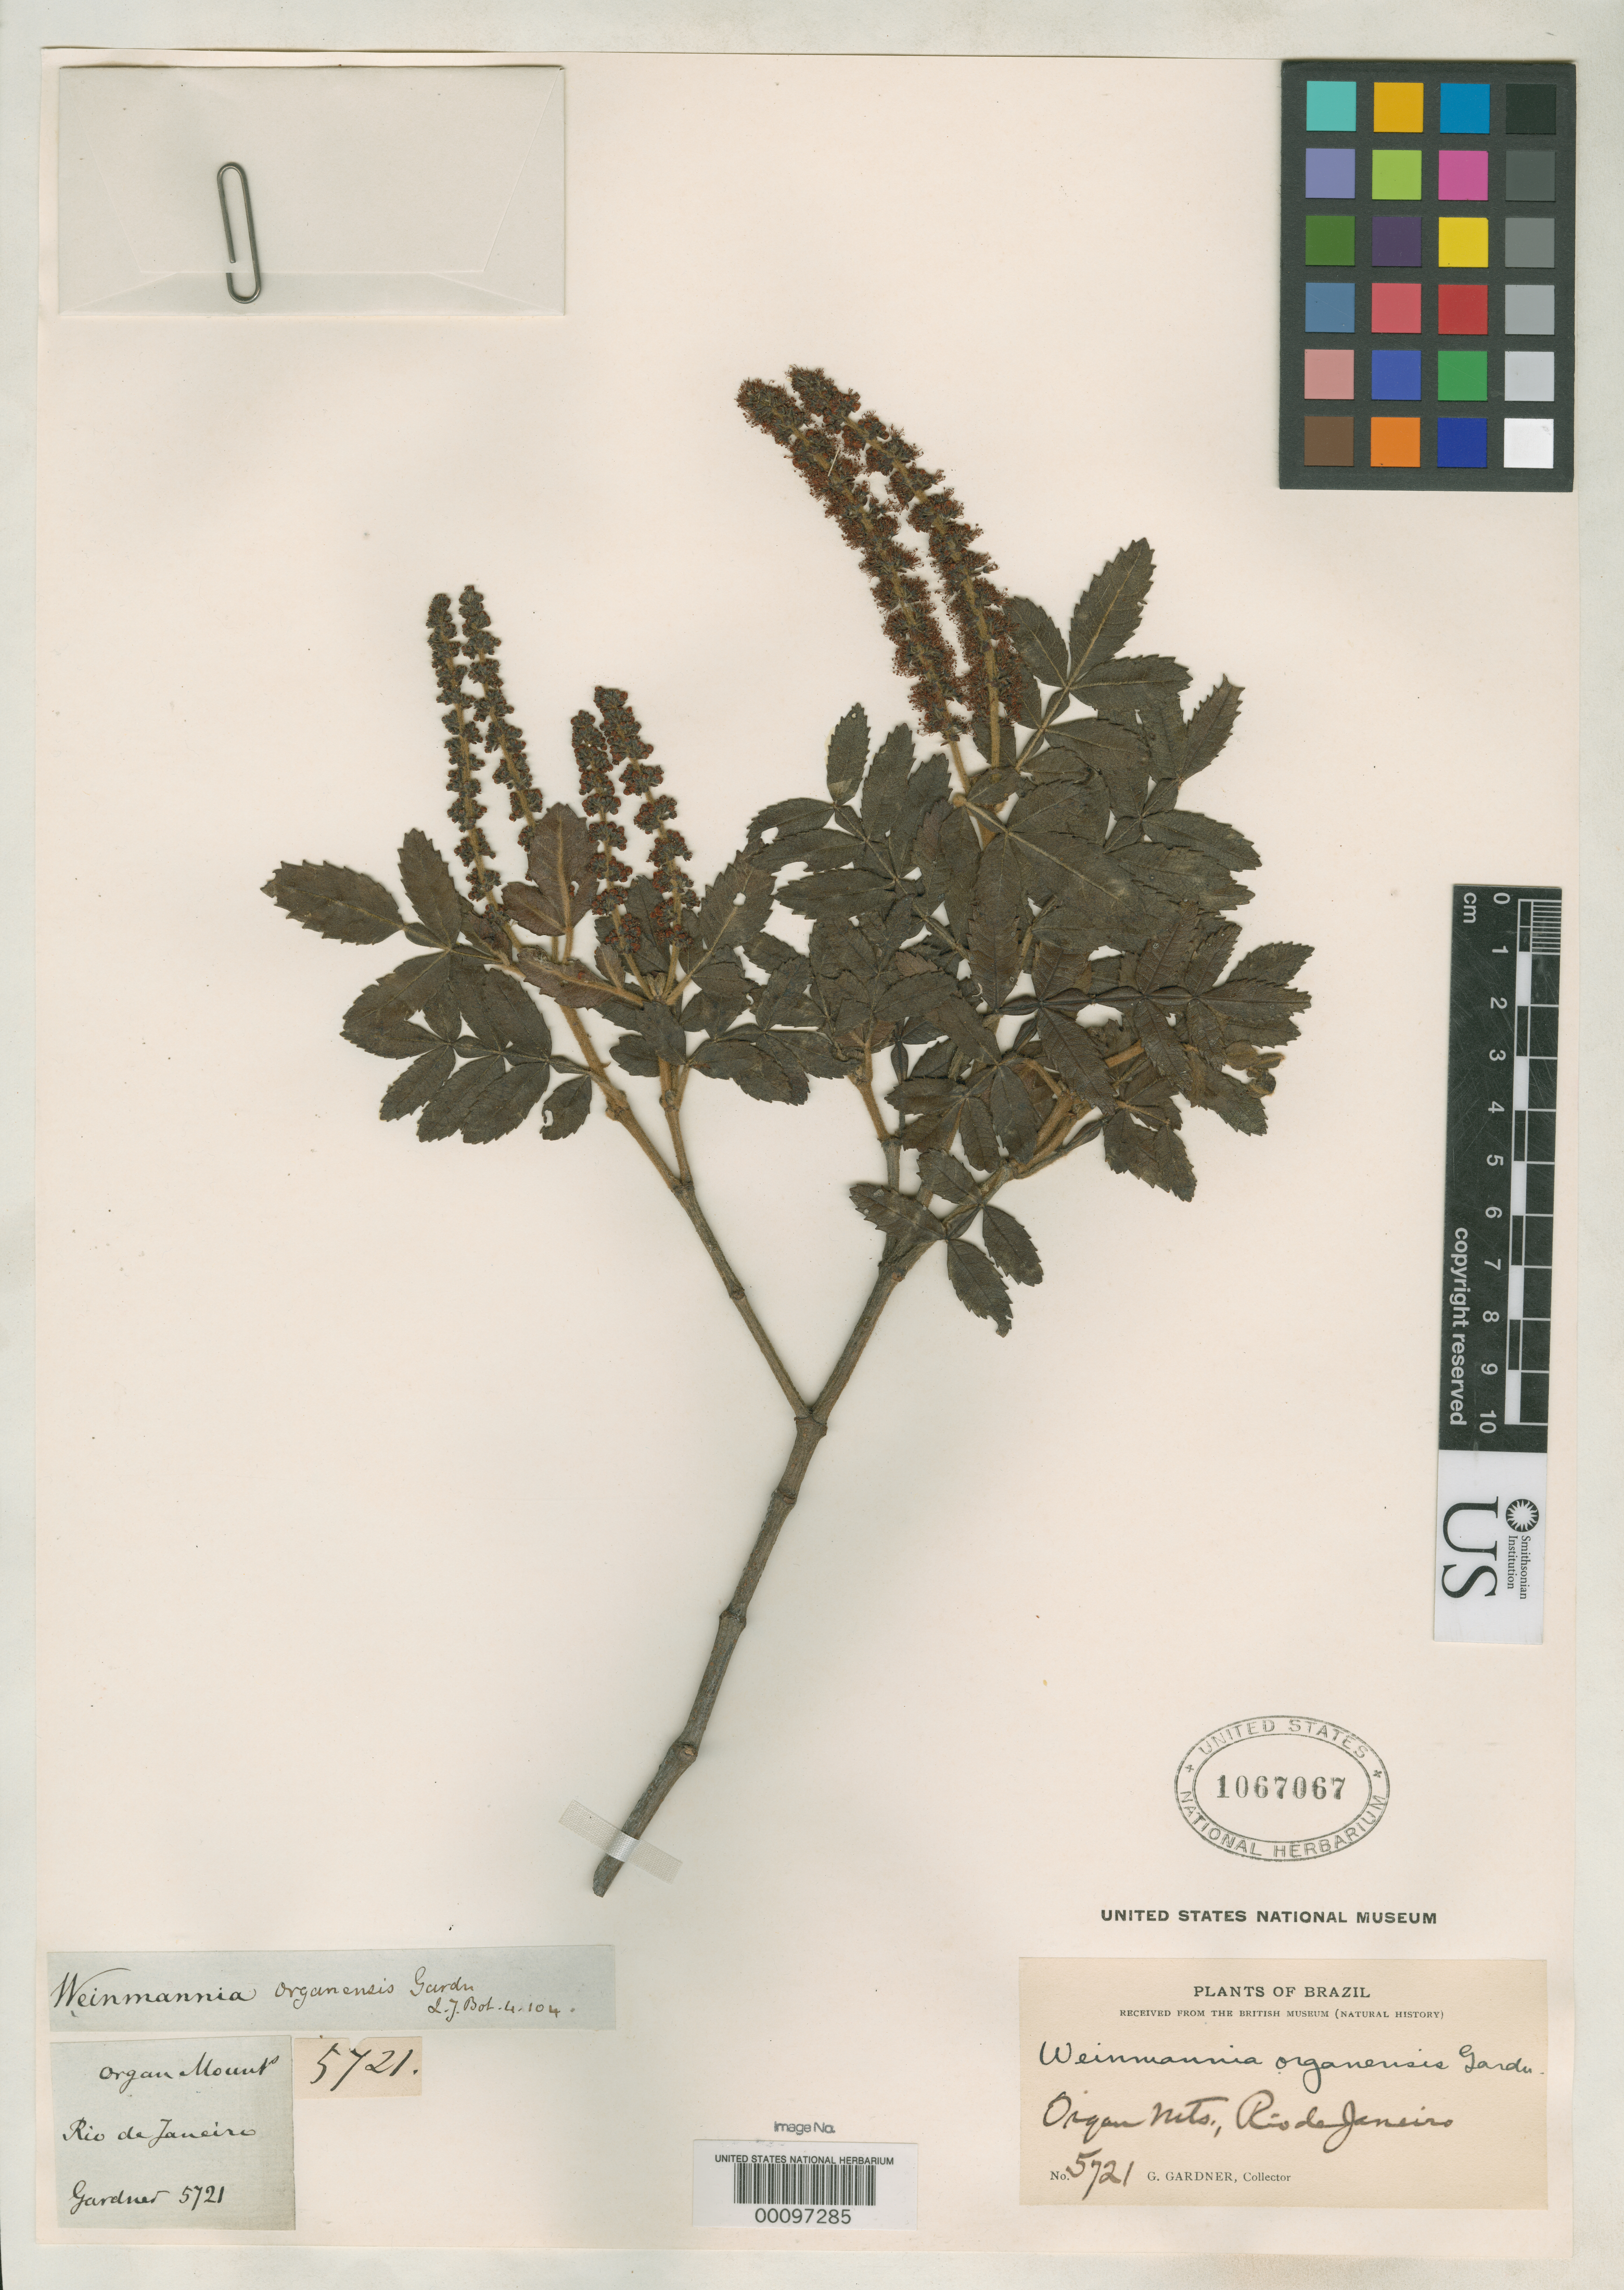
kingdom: Plantae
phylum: Tracheophyta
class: Magnoliopsida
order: Oxalidales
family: Cunoniaceae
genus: Weinmannia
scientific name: Weinmannia organensis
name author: Gardner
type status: Isosyntype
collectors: G. Gardner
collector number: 5721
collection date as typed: Mar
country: Brazil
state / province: Rio de Janeiro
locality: Organ Mountains.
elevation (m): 1524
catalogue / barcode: US 1067067